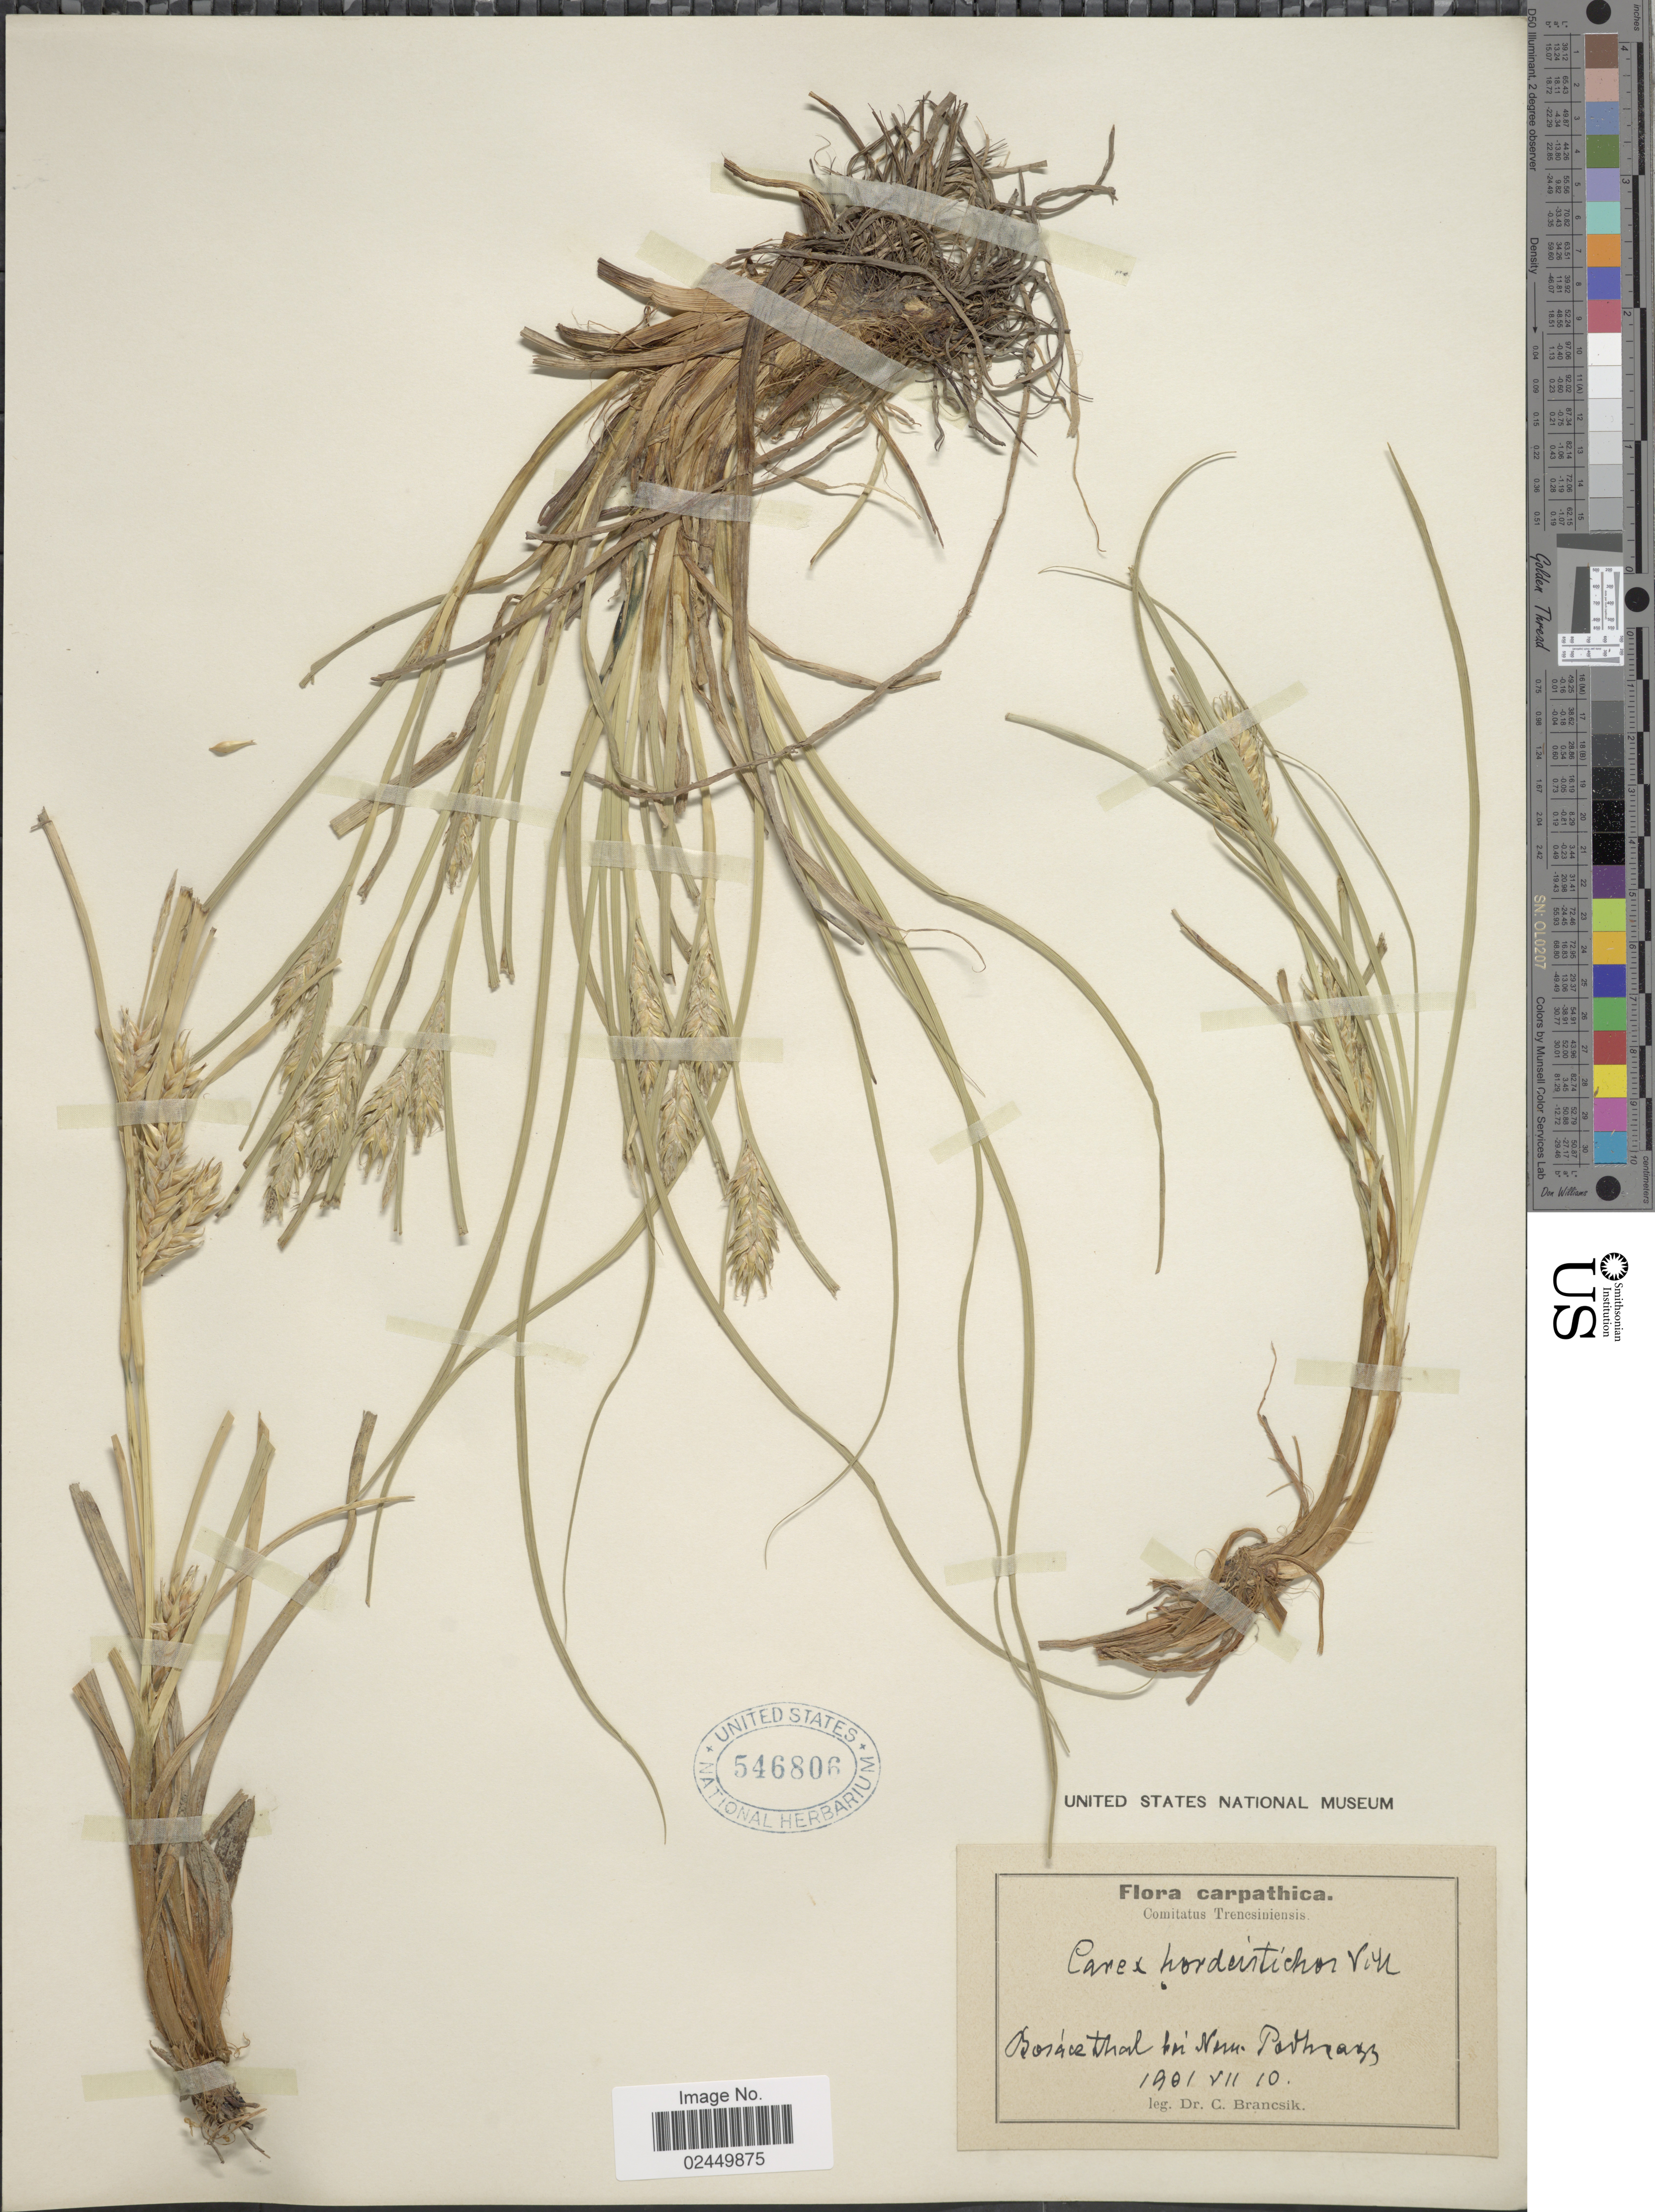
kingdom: Plantae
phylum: Tracheophyta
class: Liliopsida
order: Poales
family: Cyperaceae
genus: Carex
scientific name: Carex hordeistichos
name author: Vill.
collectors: C. Brancsik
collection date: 1901-07-10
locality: Carpathica. Comitatus Trencsiniensis. Bosaczthal bei Neun. Padhazz. [interpreted]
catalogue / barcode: US 546806